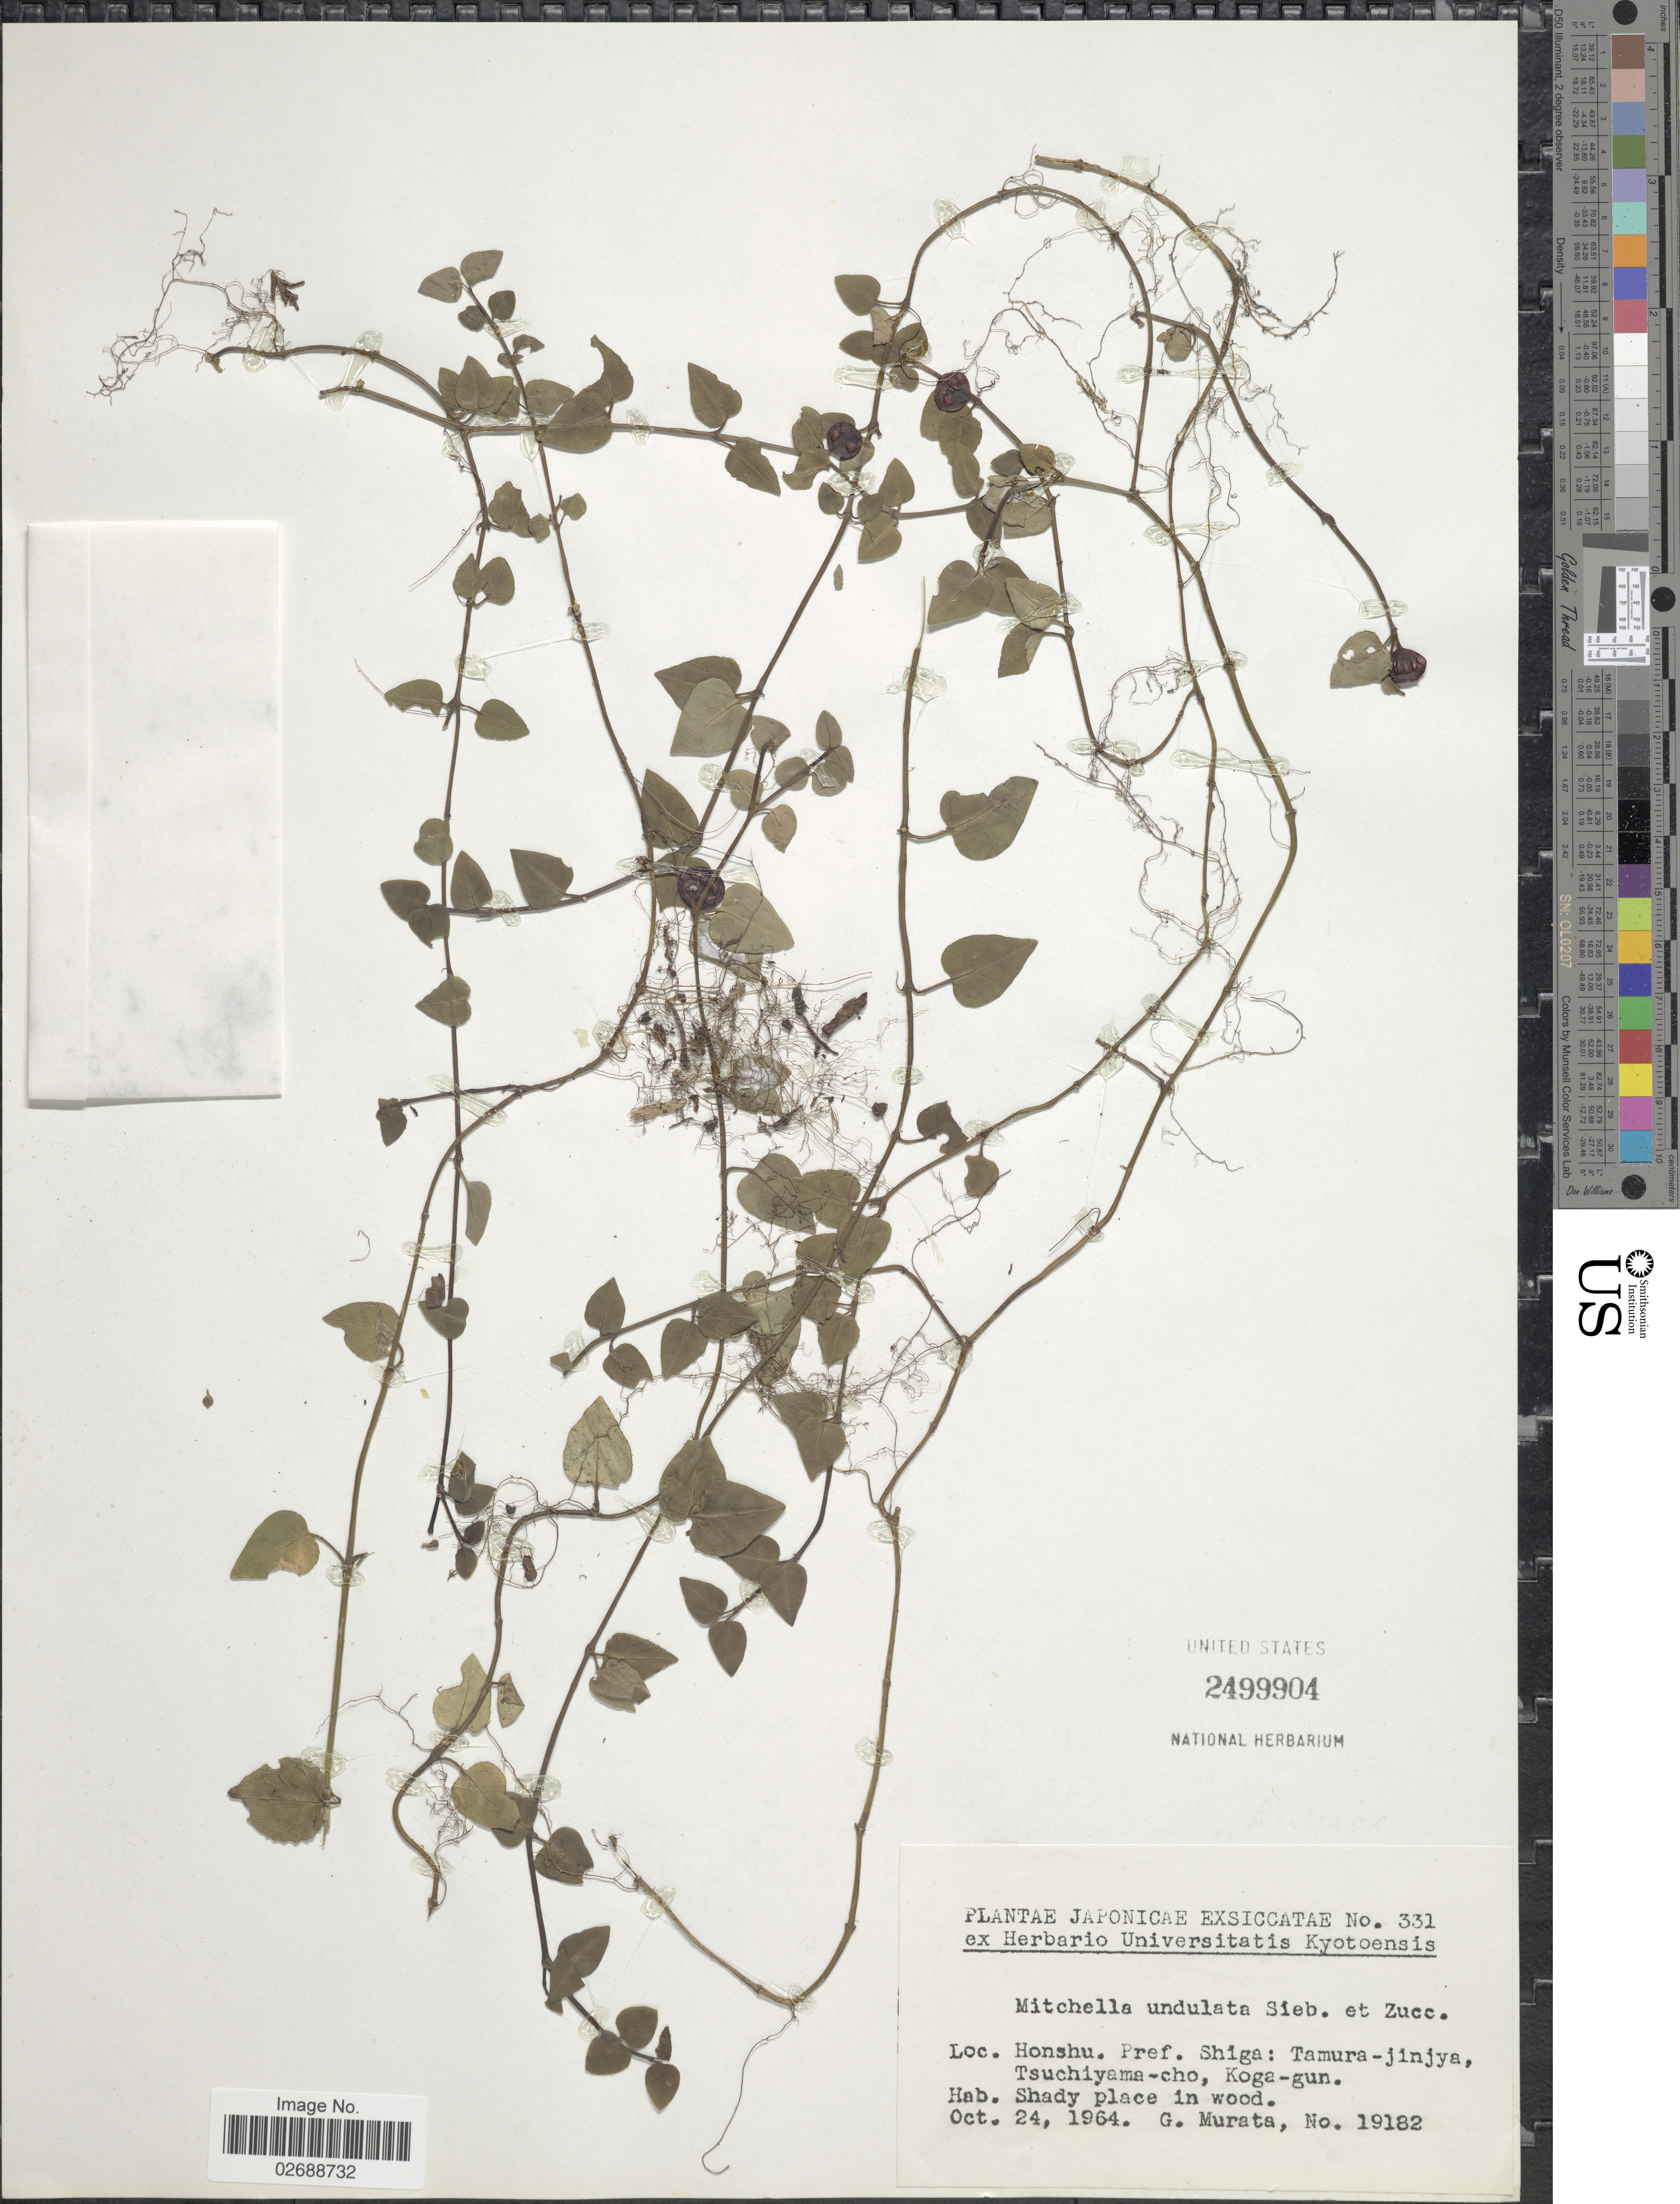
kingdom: Plantae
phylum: Tracheophyta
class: Magnoliopsida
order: Gentianales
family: Rubiaceae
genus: Mitchella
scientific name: Mitchella repens var. undulata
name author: (Siebold & Zucc.) Makino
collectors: G. Murata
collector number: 19182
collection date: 1964-10-24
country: Japan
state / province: Siga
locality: Honshu. Pref. Shiga: Tamura-jinjya, Tsuchiyama-cho, Koga-gun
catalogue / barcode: US 2499904